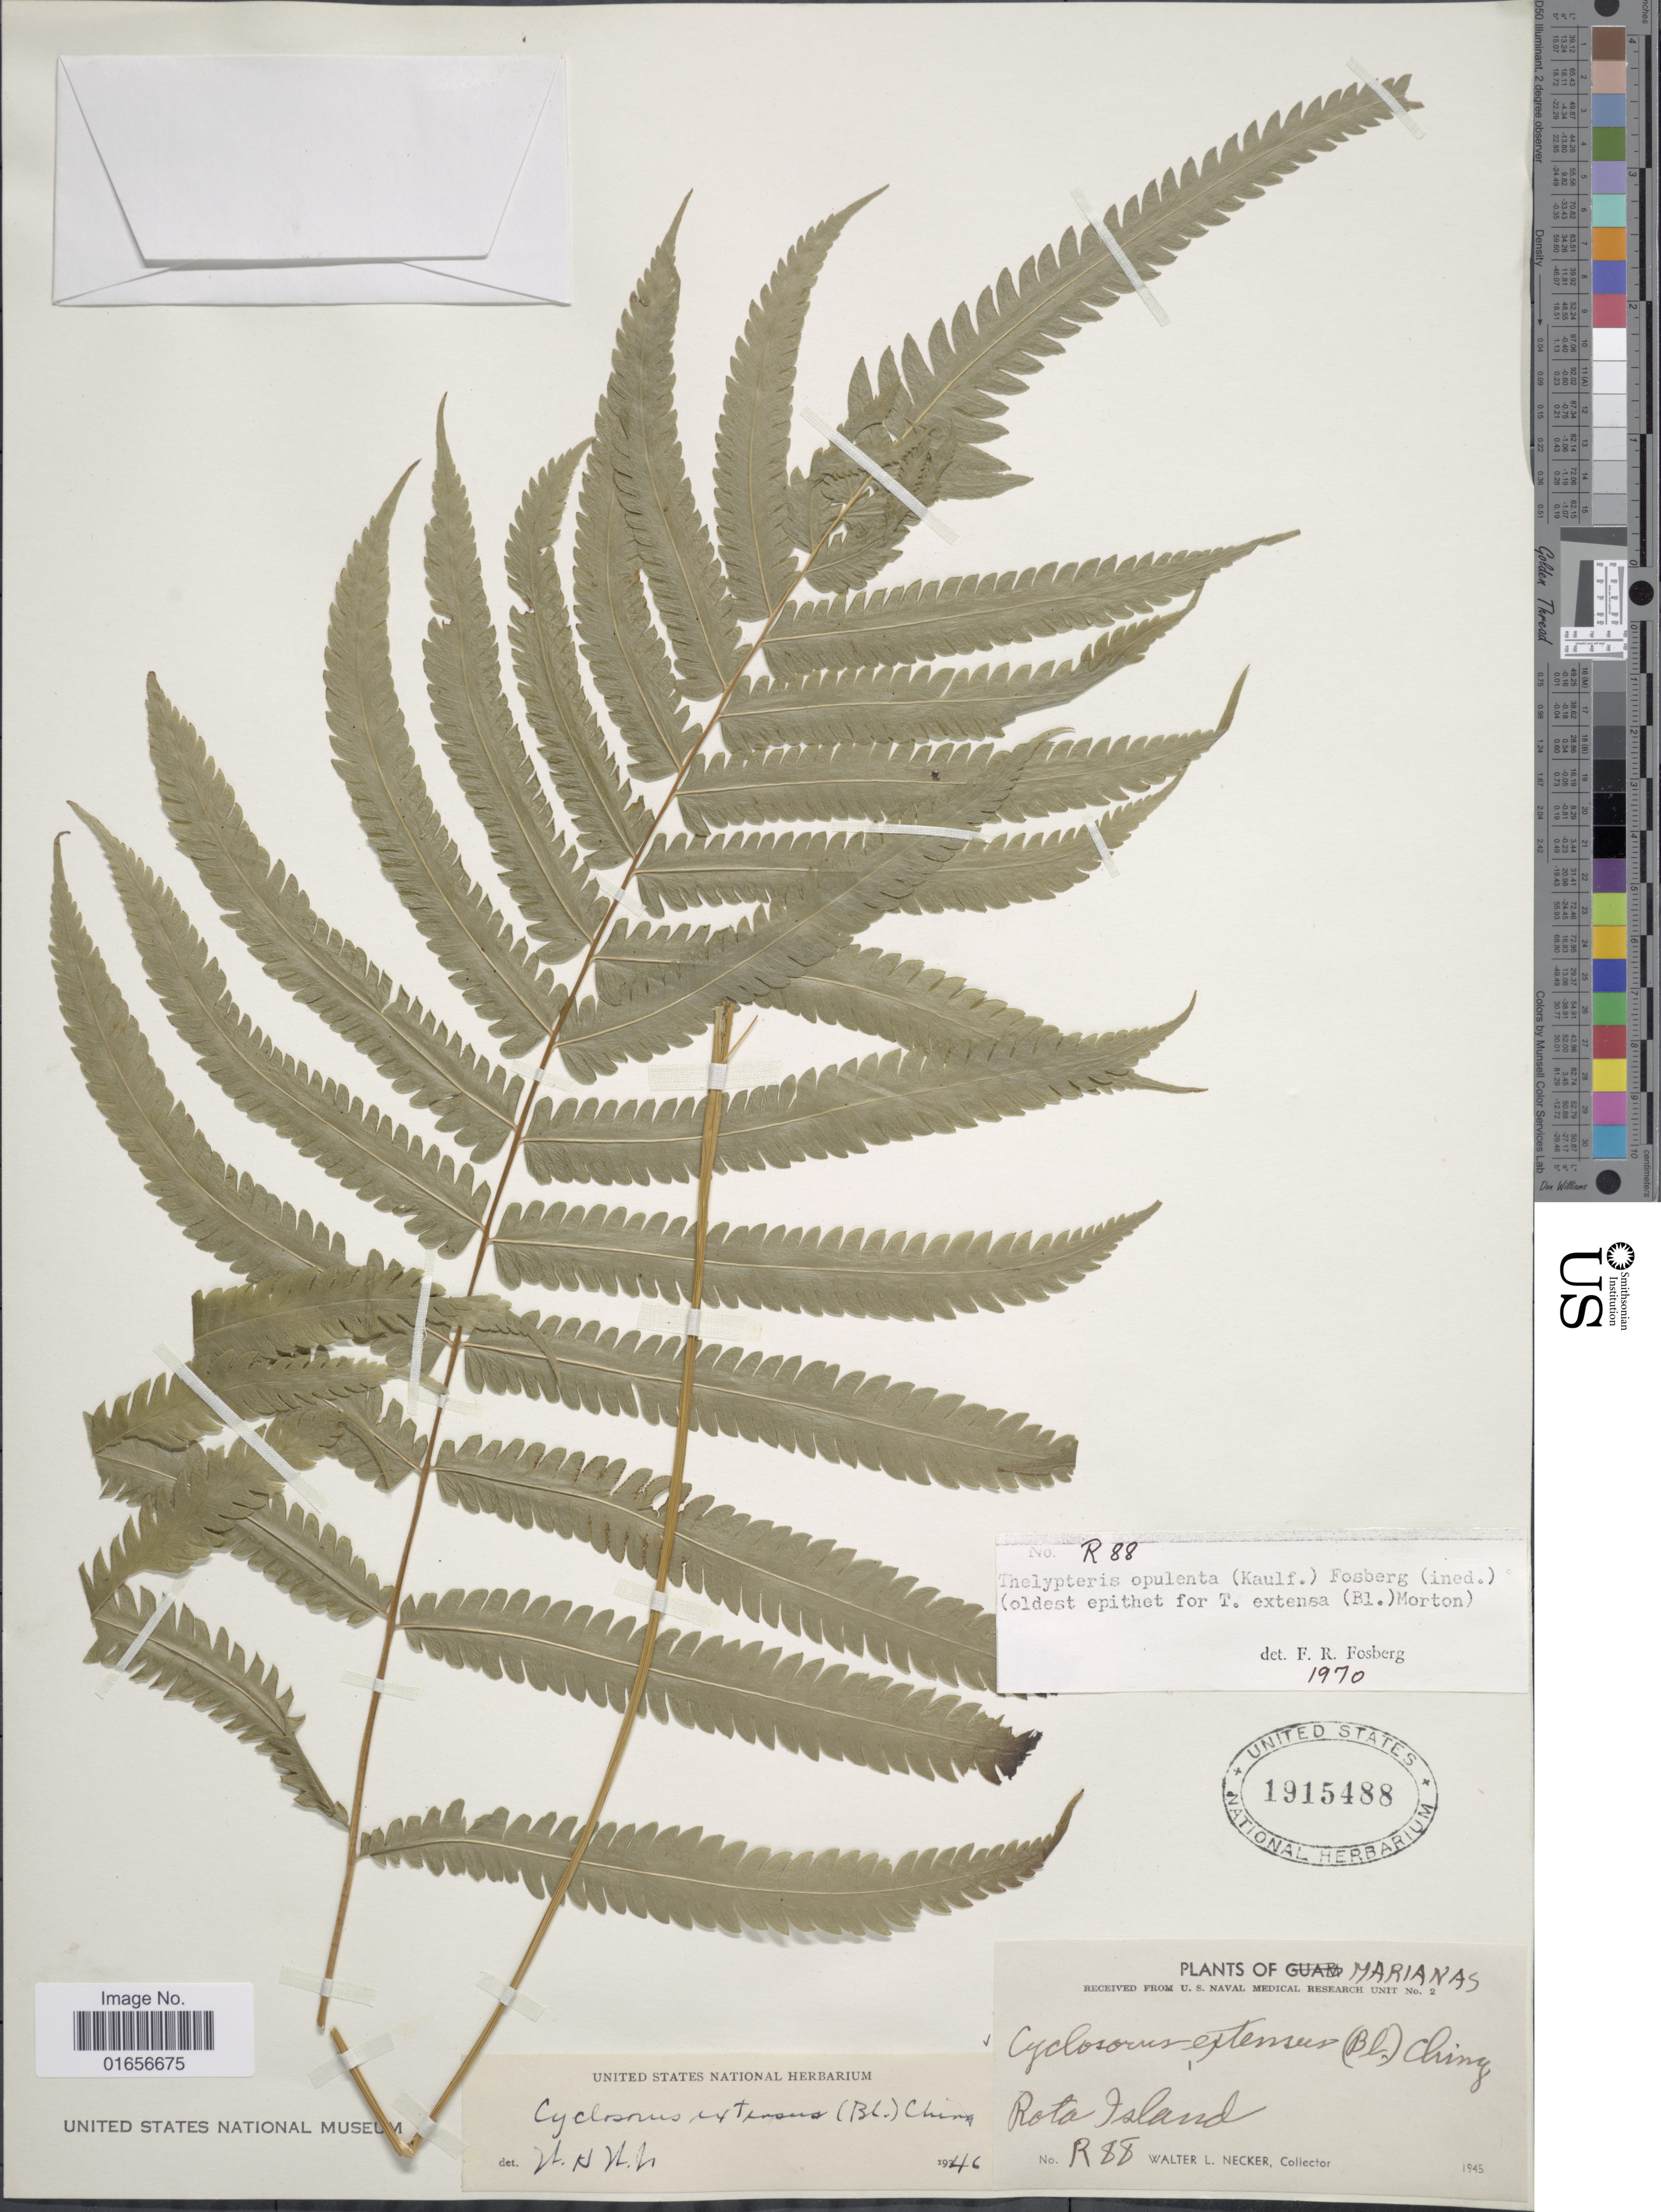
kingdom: Plantae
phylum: Tracheophyta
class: Polypodiopsida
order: Polypodiales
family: Thelypteridaceae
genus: Amphineuron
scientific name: Amphineuron opulentum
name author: (Kaulf.) Holttum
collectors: W. L. Necker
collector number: R88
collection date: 1945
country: Northern Mariana Islands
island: Rota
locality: Rota Island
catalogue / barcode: US 1915488